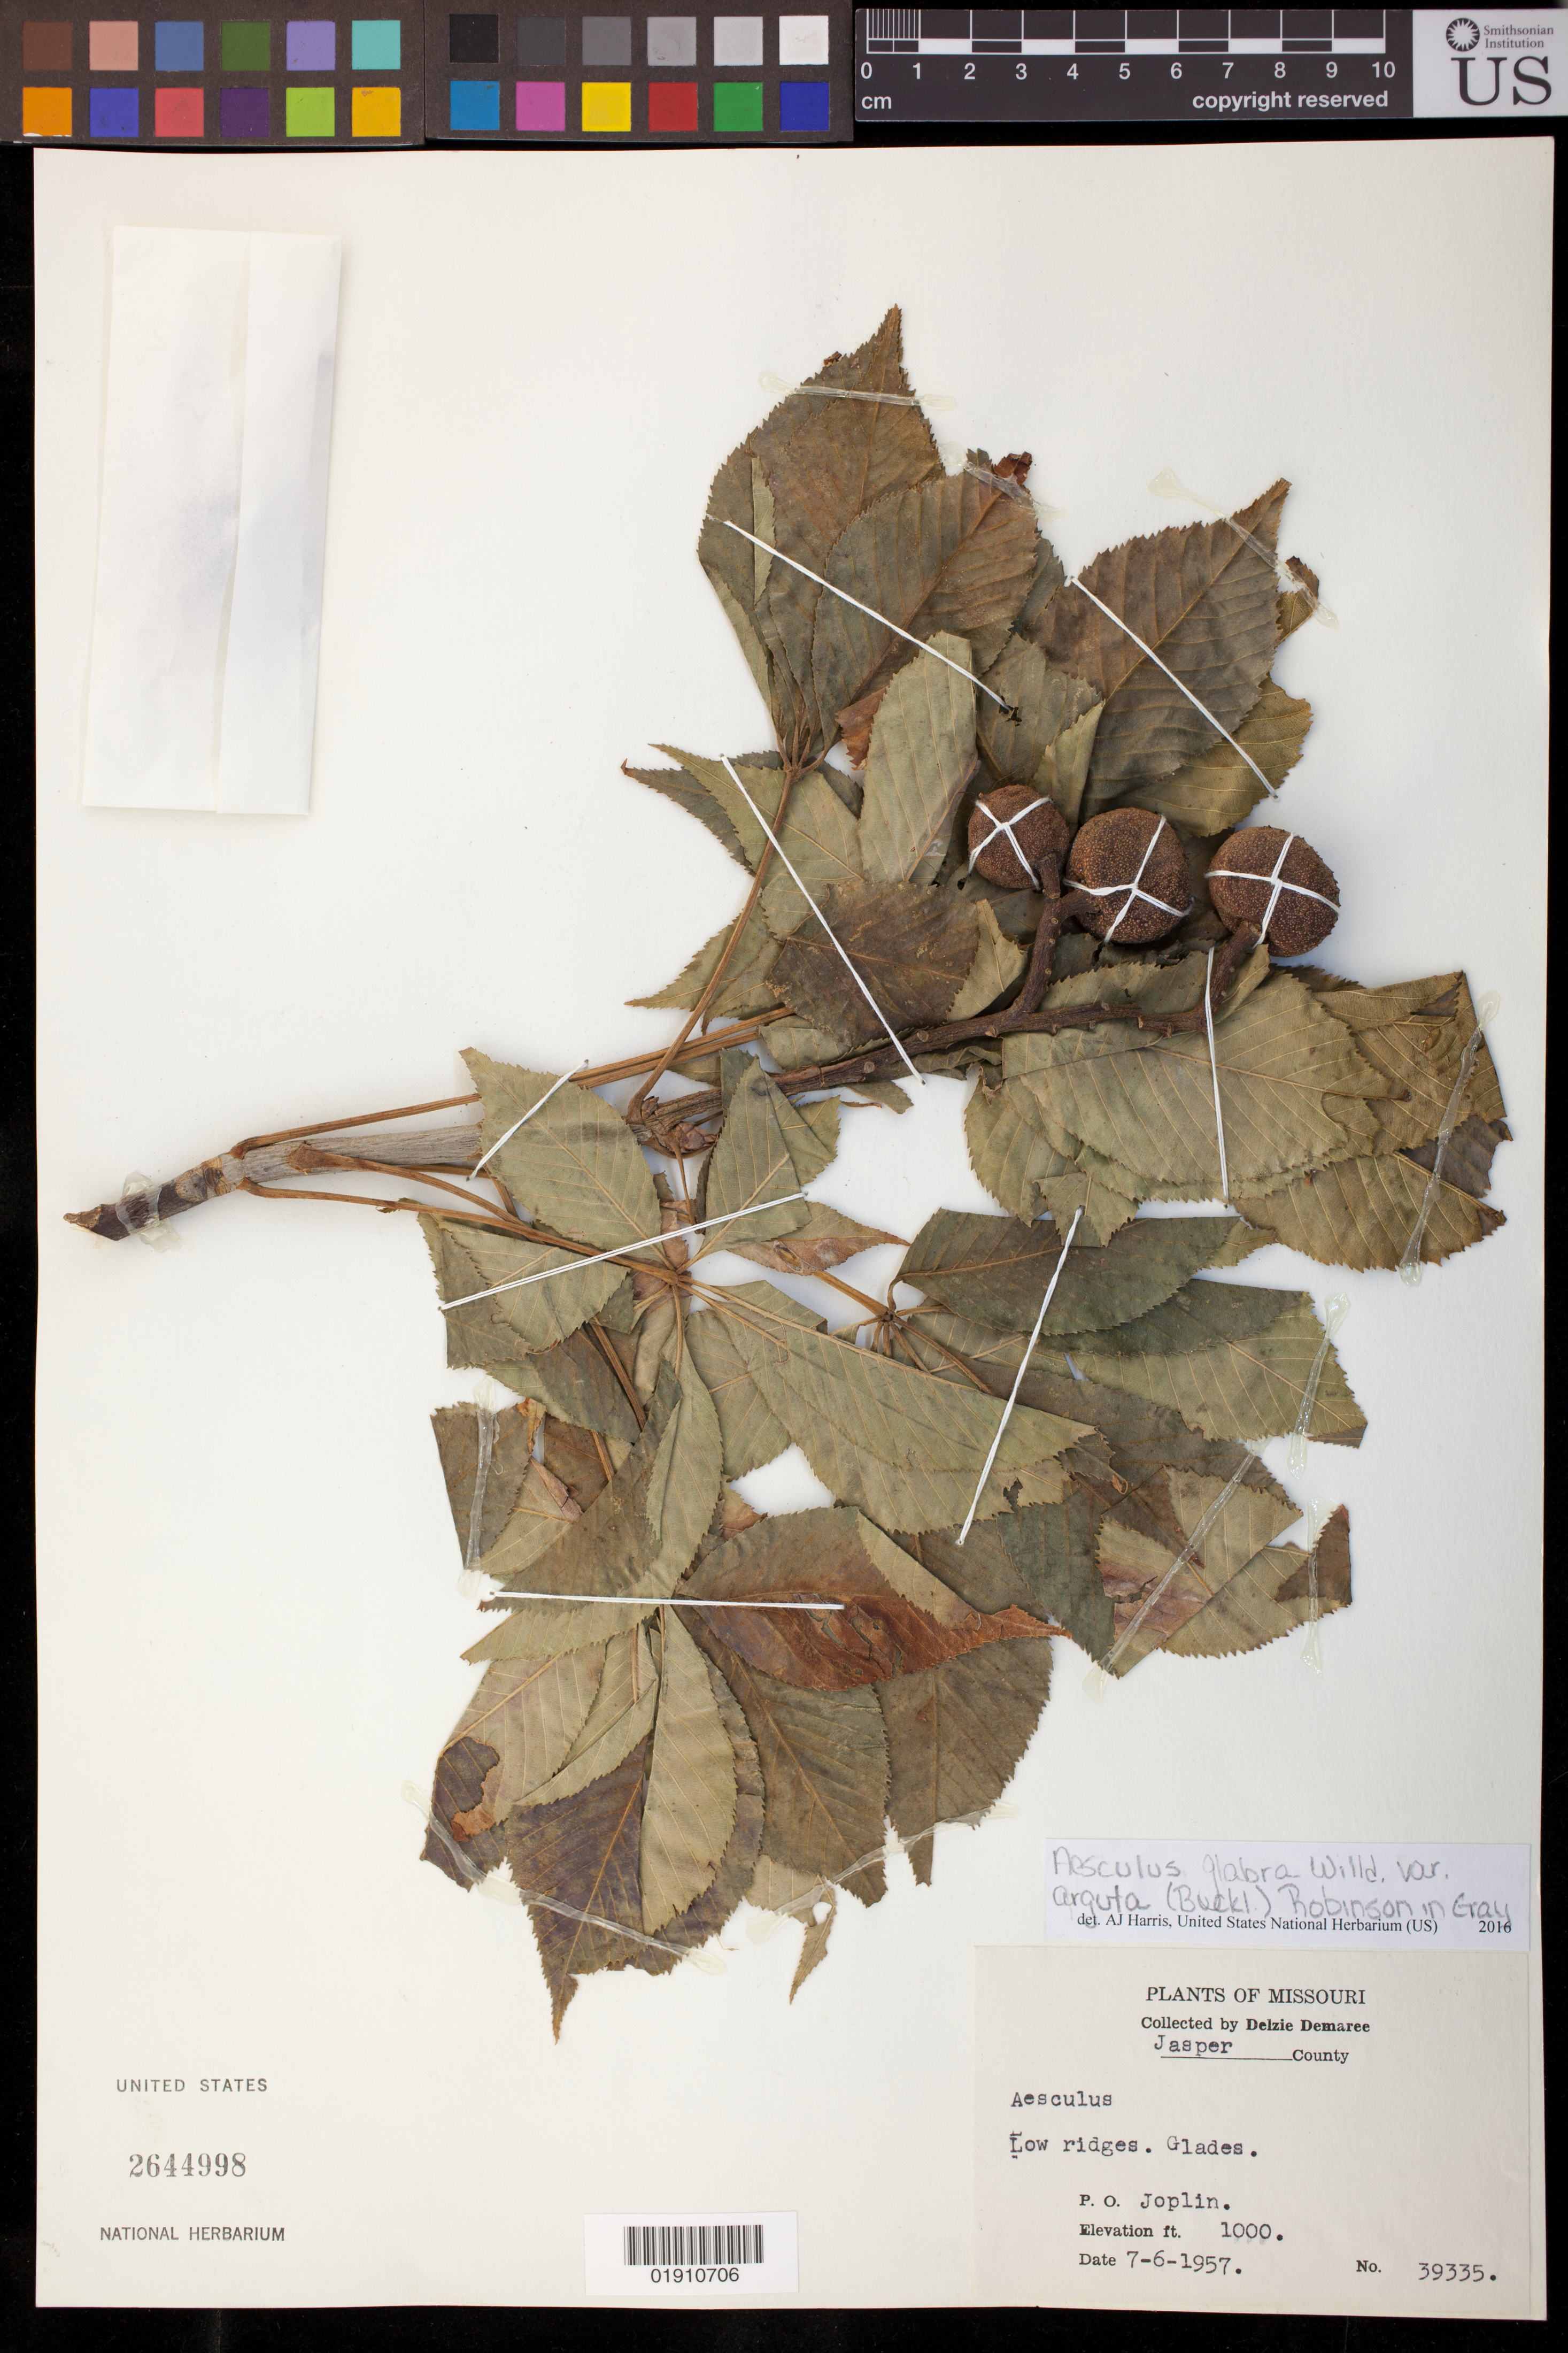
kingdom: Plantae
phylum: Tracheophyta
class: Magnoliopsida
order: Sapindales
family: Sapindaceae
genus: Aesculus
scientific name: Aesculus glabra var. anguta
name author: (Buckley) B.L. Rob.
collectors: D. Demaree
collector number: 39335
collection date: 1957-07-06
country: United States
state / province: Missouri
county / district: Jasper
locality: P.O. Joplin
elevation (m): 305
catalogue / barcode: US 2644998